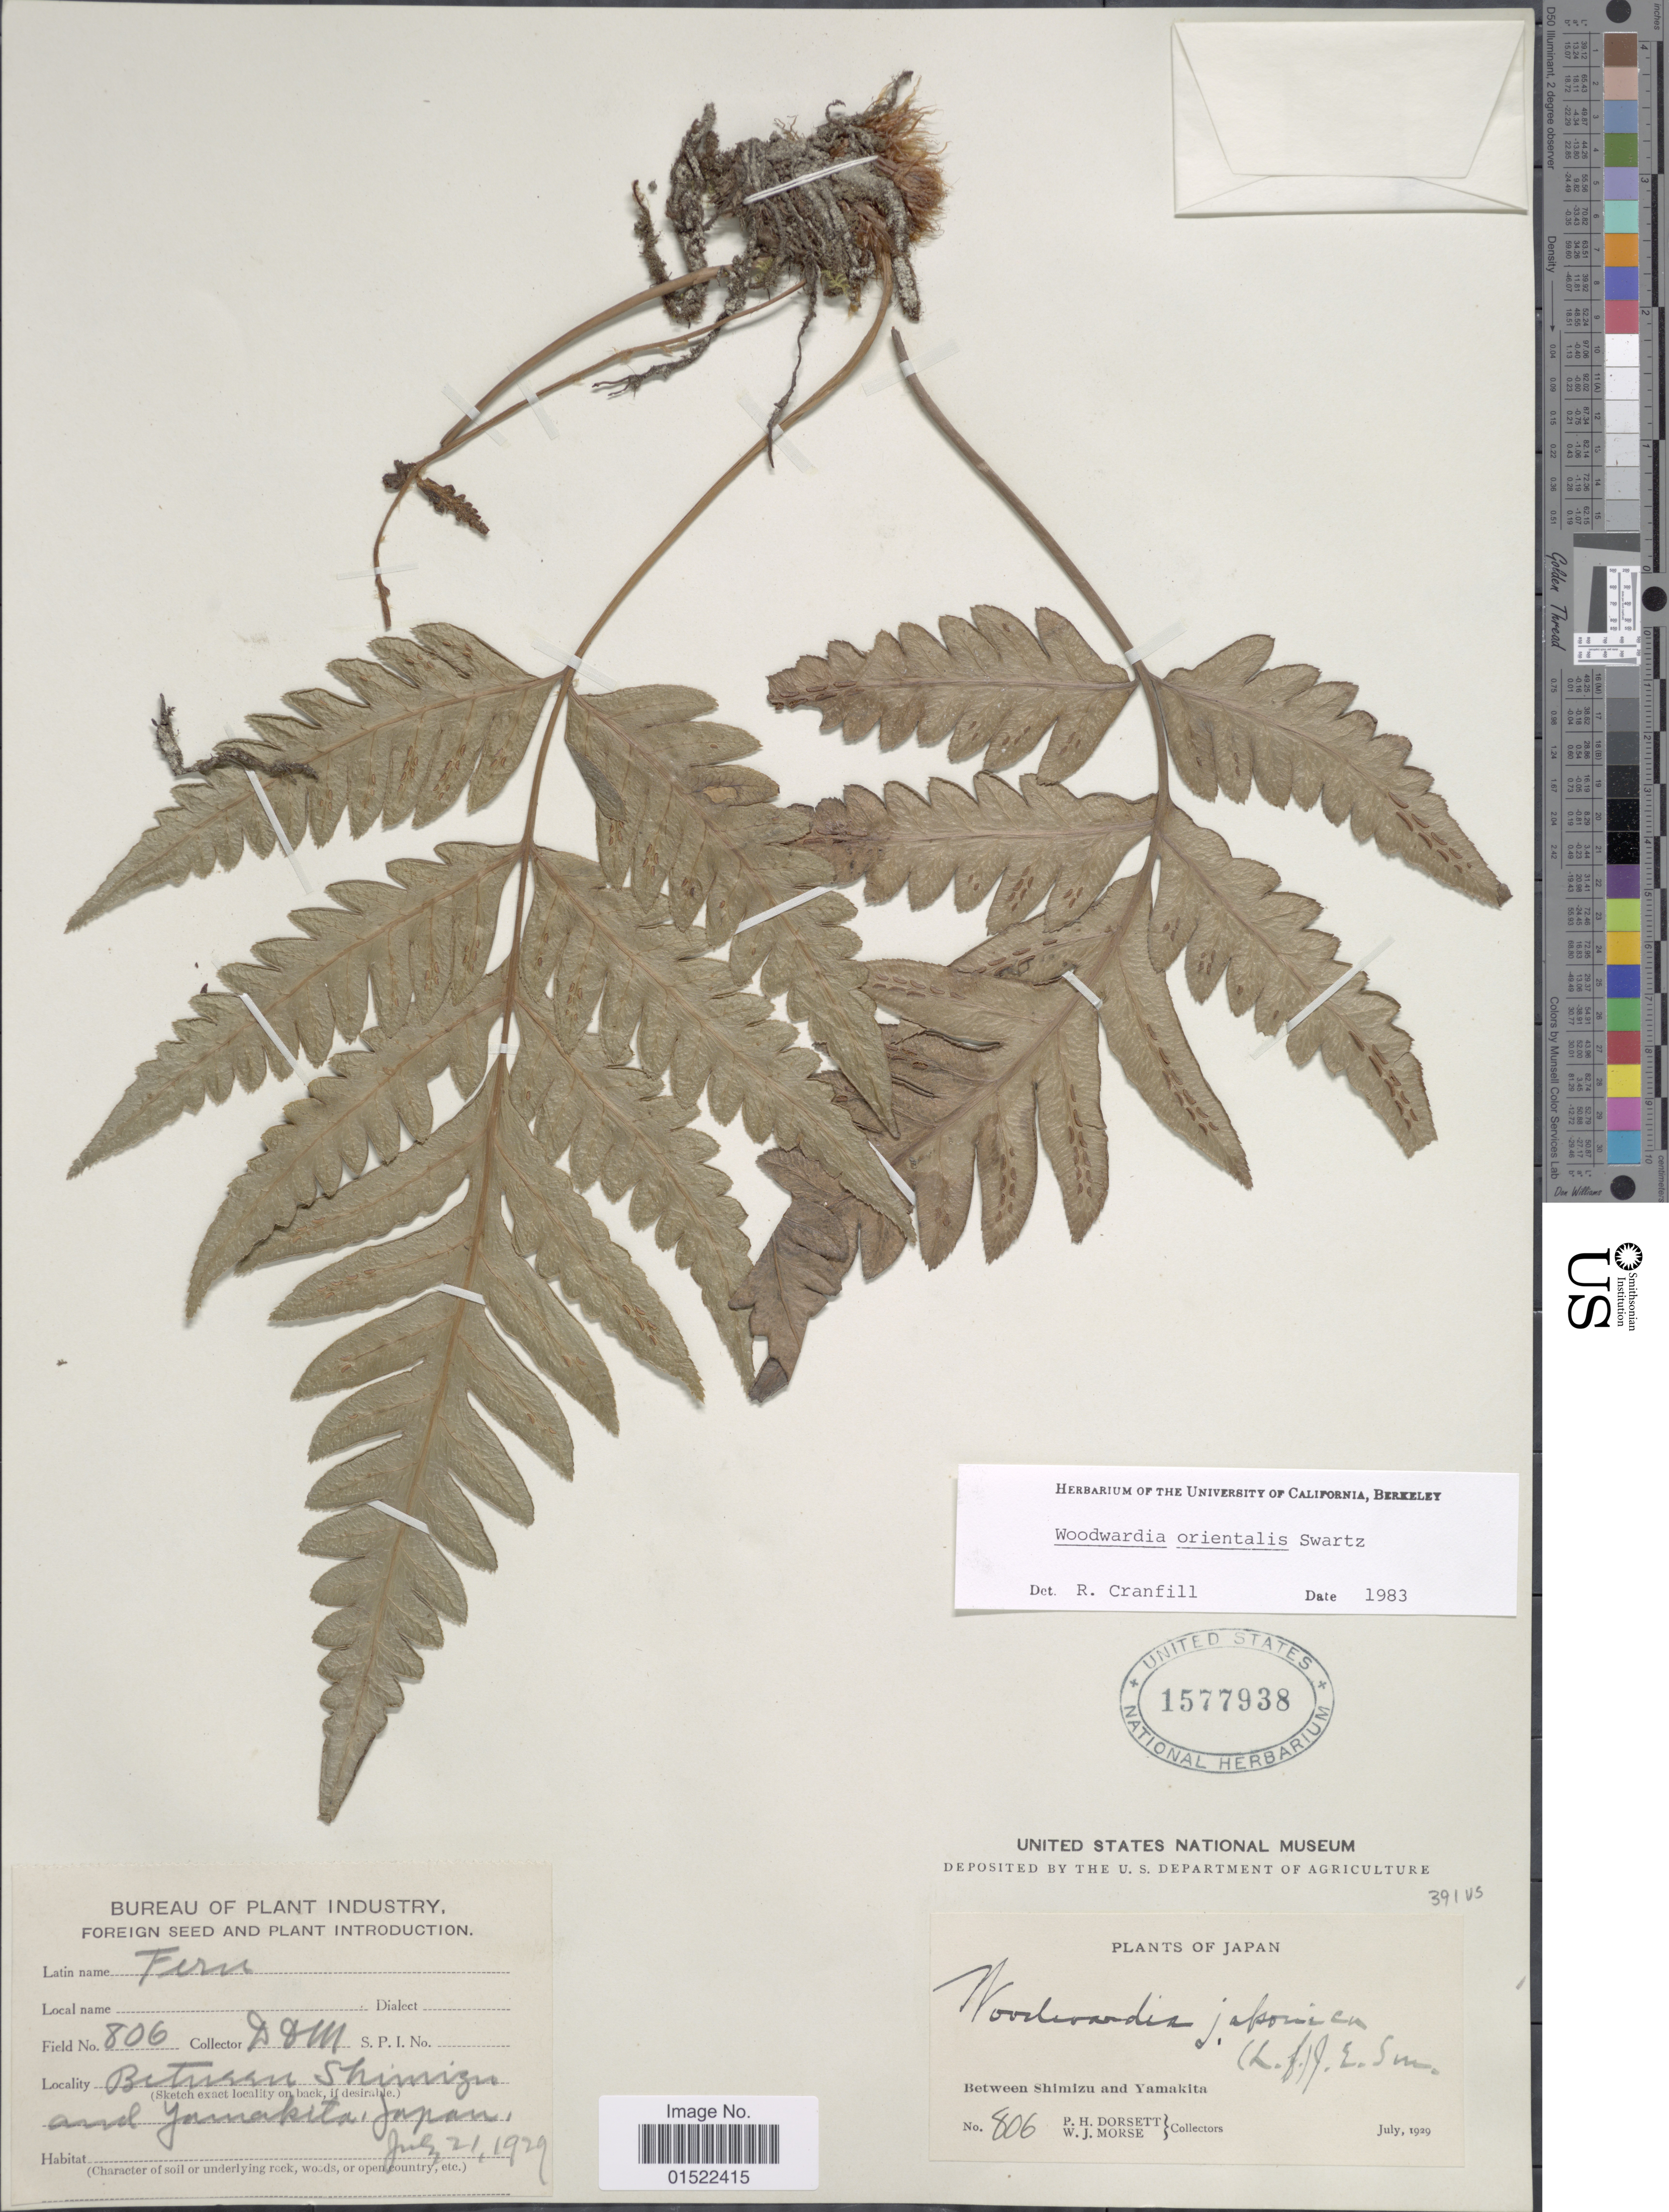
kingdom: Plantae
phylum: Tracheophyta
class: Polypodiopsida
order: Polypodiales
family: Blechnaceae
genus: Woodwardia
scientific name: Woodwardia orientalis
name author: Sw.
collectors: P. H. Dorsett & W. J. Morse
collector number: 806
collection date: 1929-07-21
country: Japan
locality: Between Shimizu and Yamakita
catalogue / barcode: US 1577938